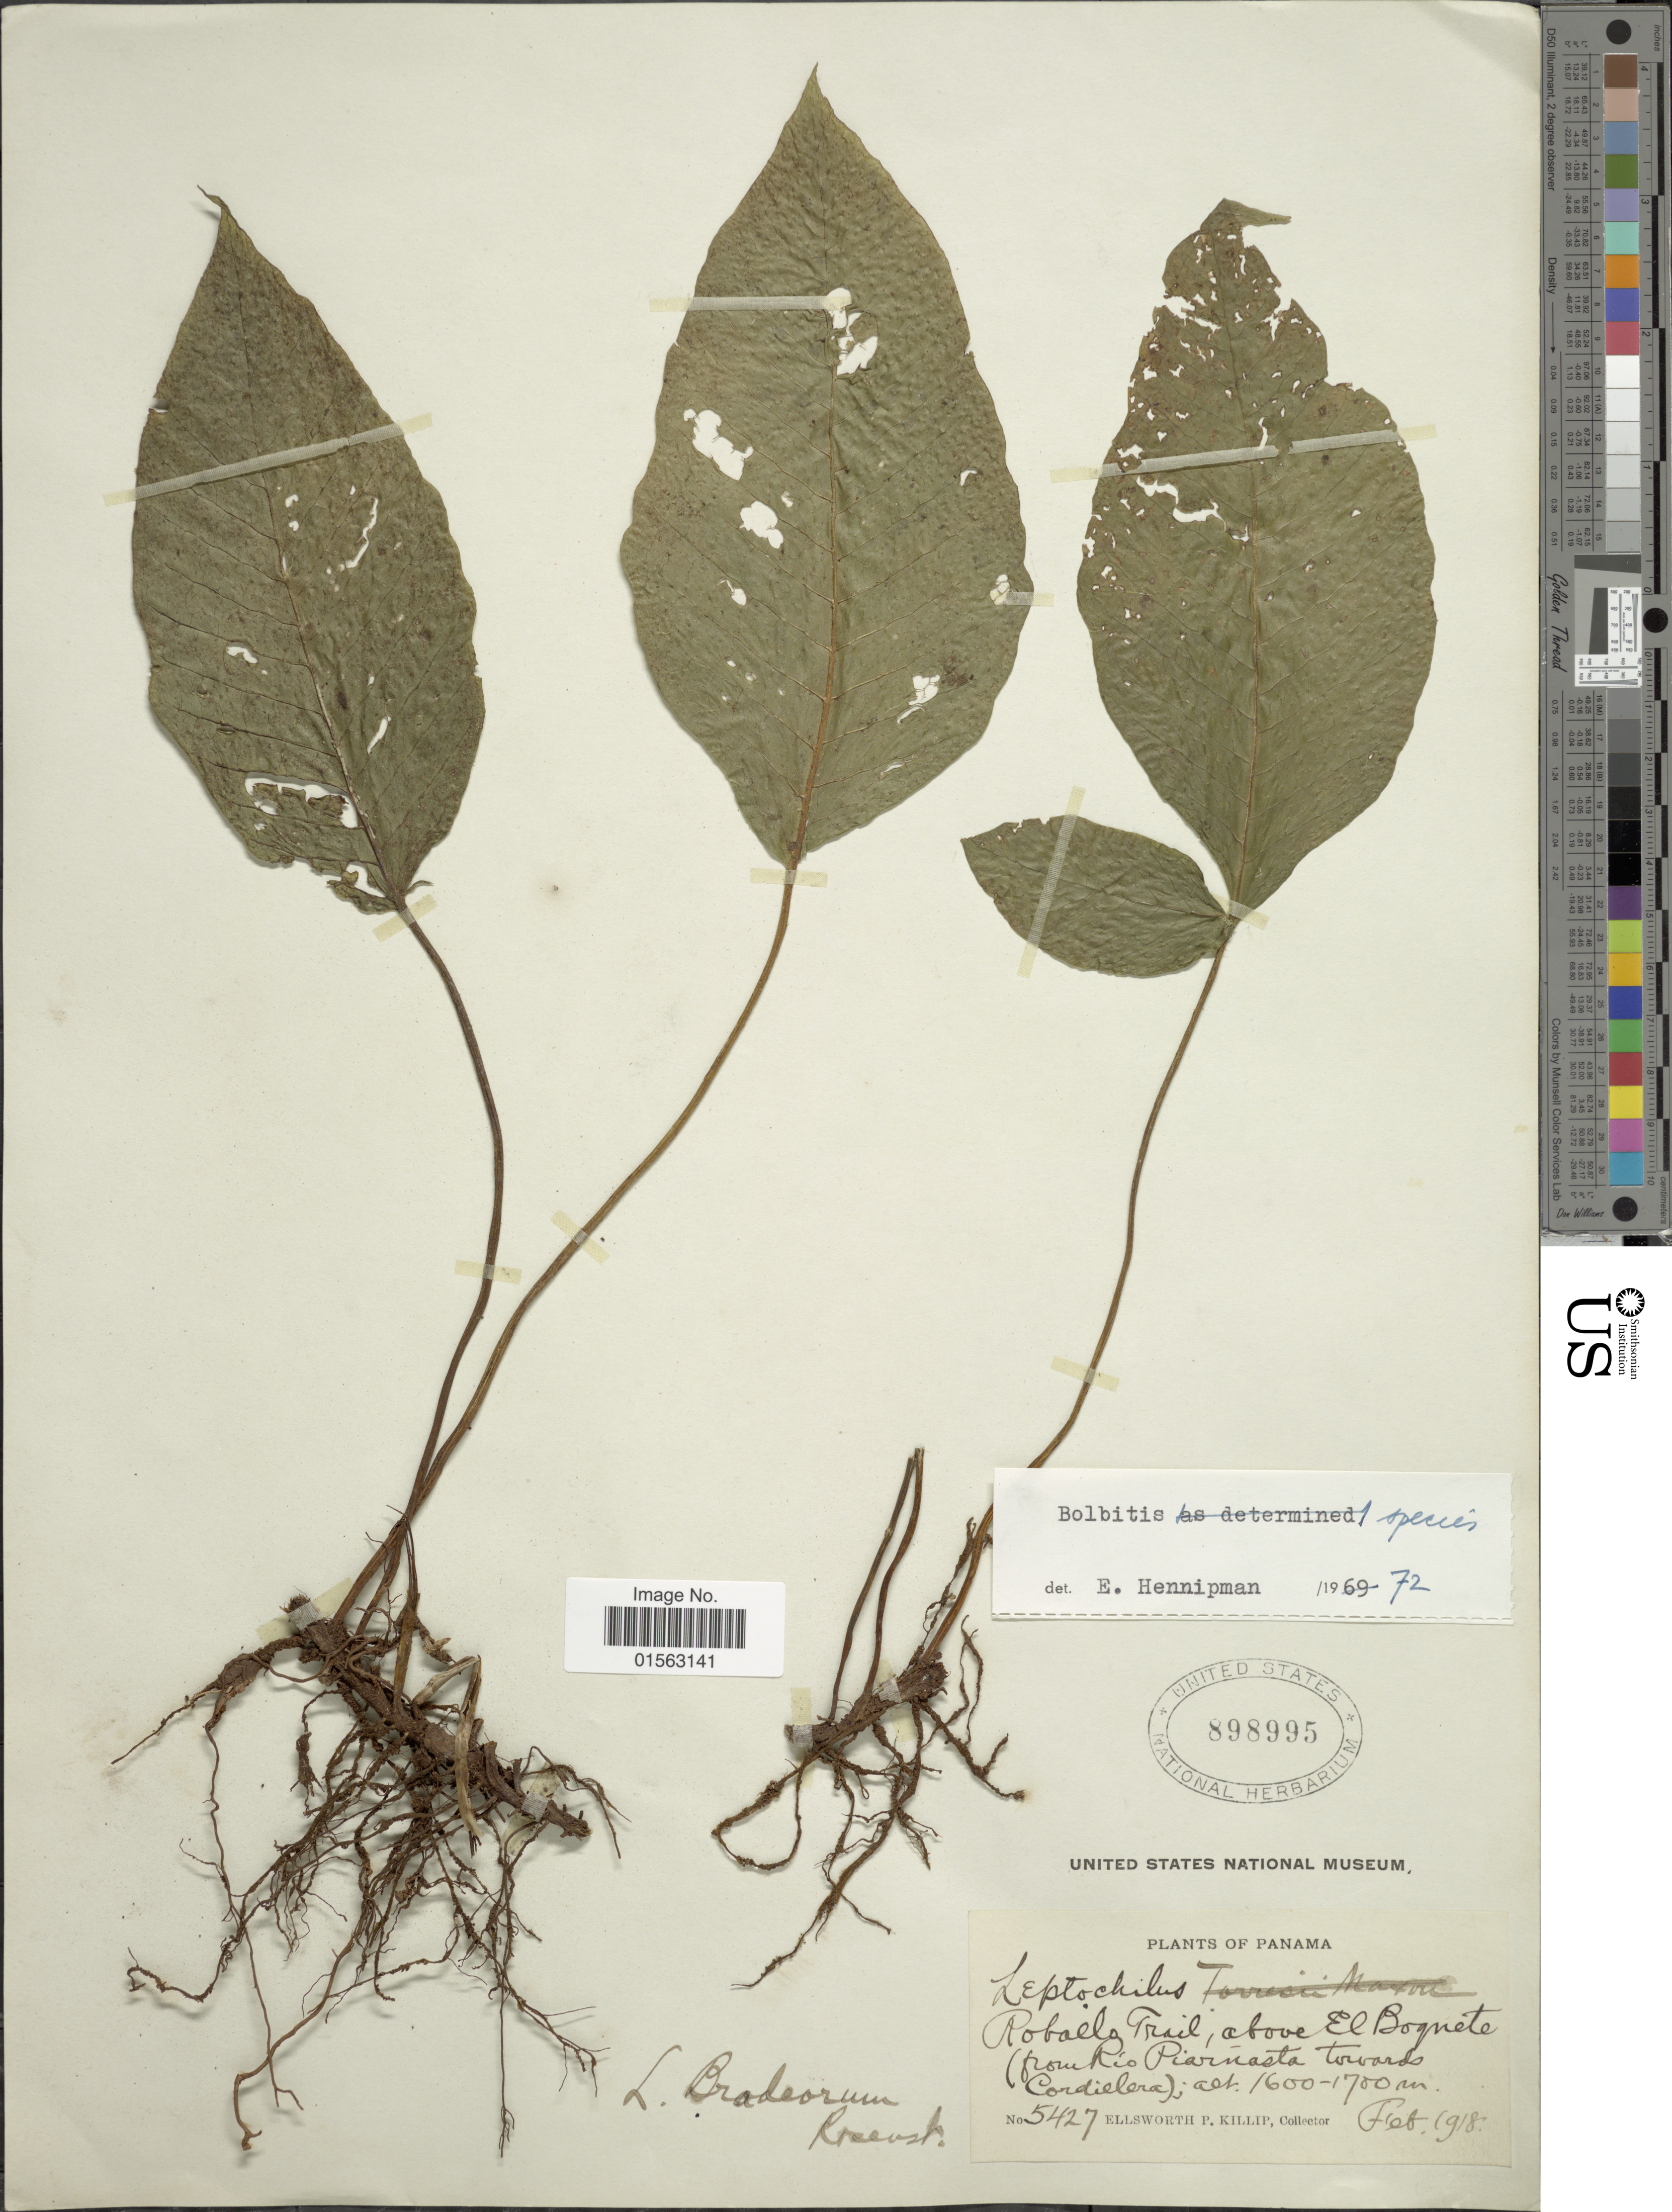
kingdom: Plantae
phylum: Tracheophyta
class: Polypodiopsida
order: Polypodiales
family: Dryopteridaceae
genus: Mickelia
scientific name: Mickelia oligarchica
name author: (Baker) R.C. Moran et al.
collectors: E. P. Killip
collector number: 5427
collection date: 1918-02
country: Panama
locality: Roballo Trail, above El Boquete (from Río Piarnasta towards Cordillera)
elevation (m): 1600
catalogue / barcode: US 898995